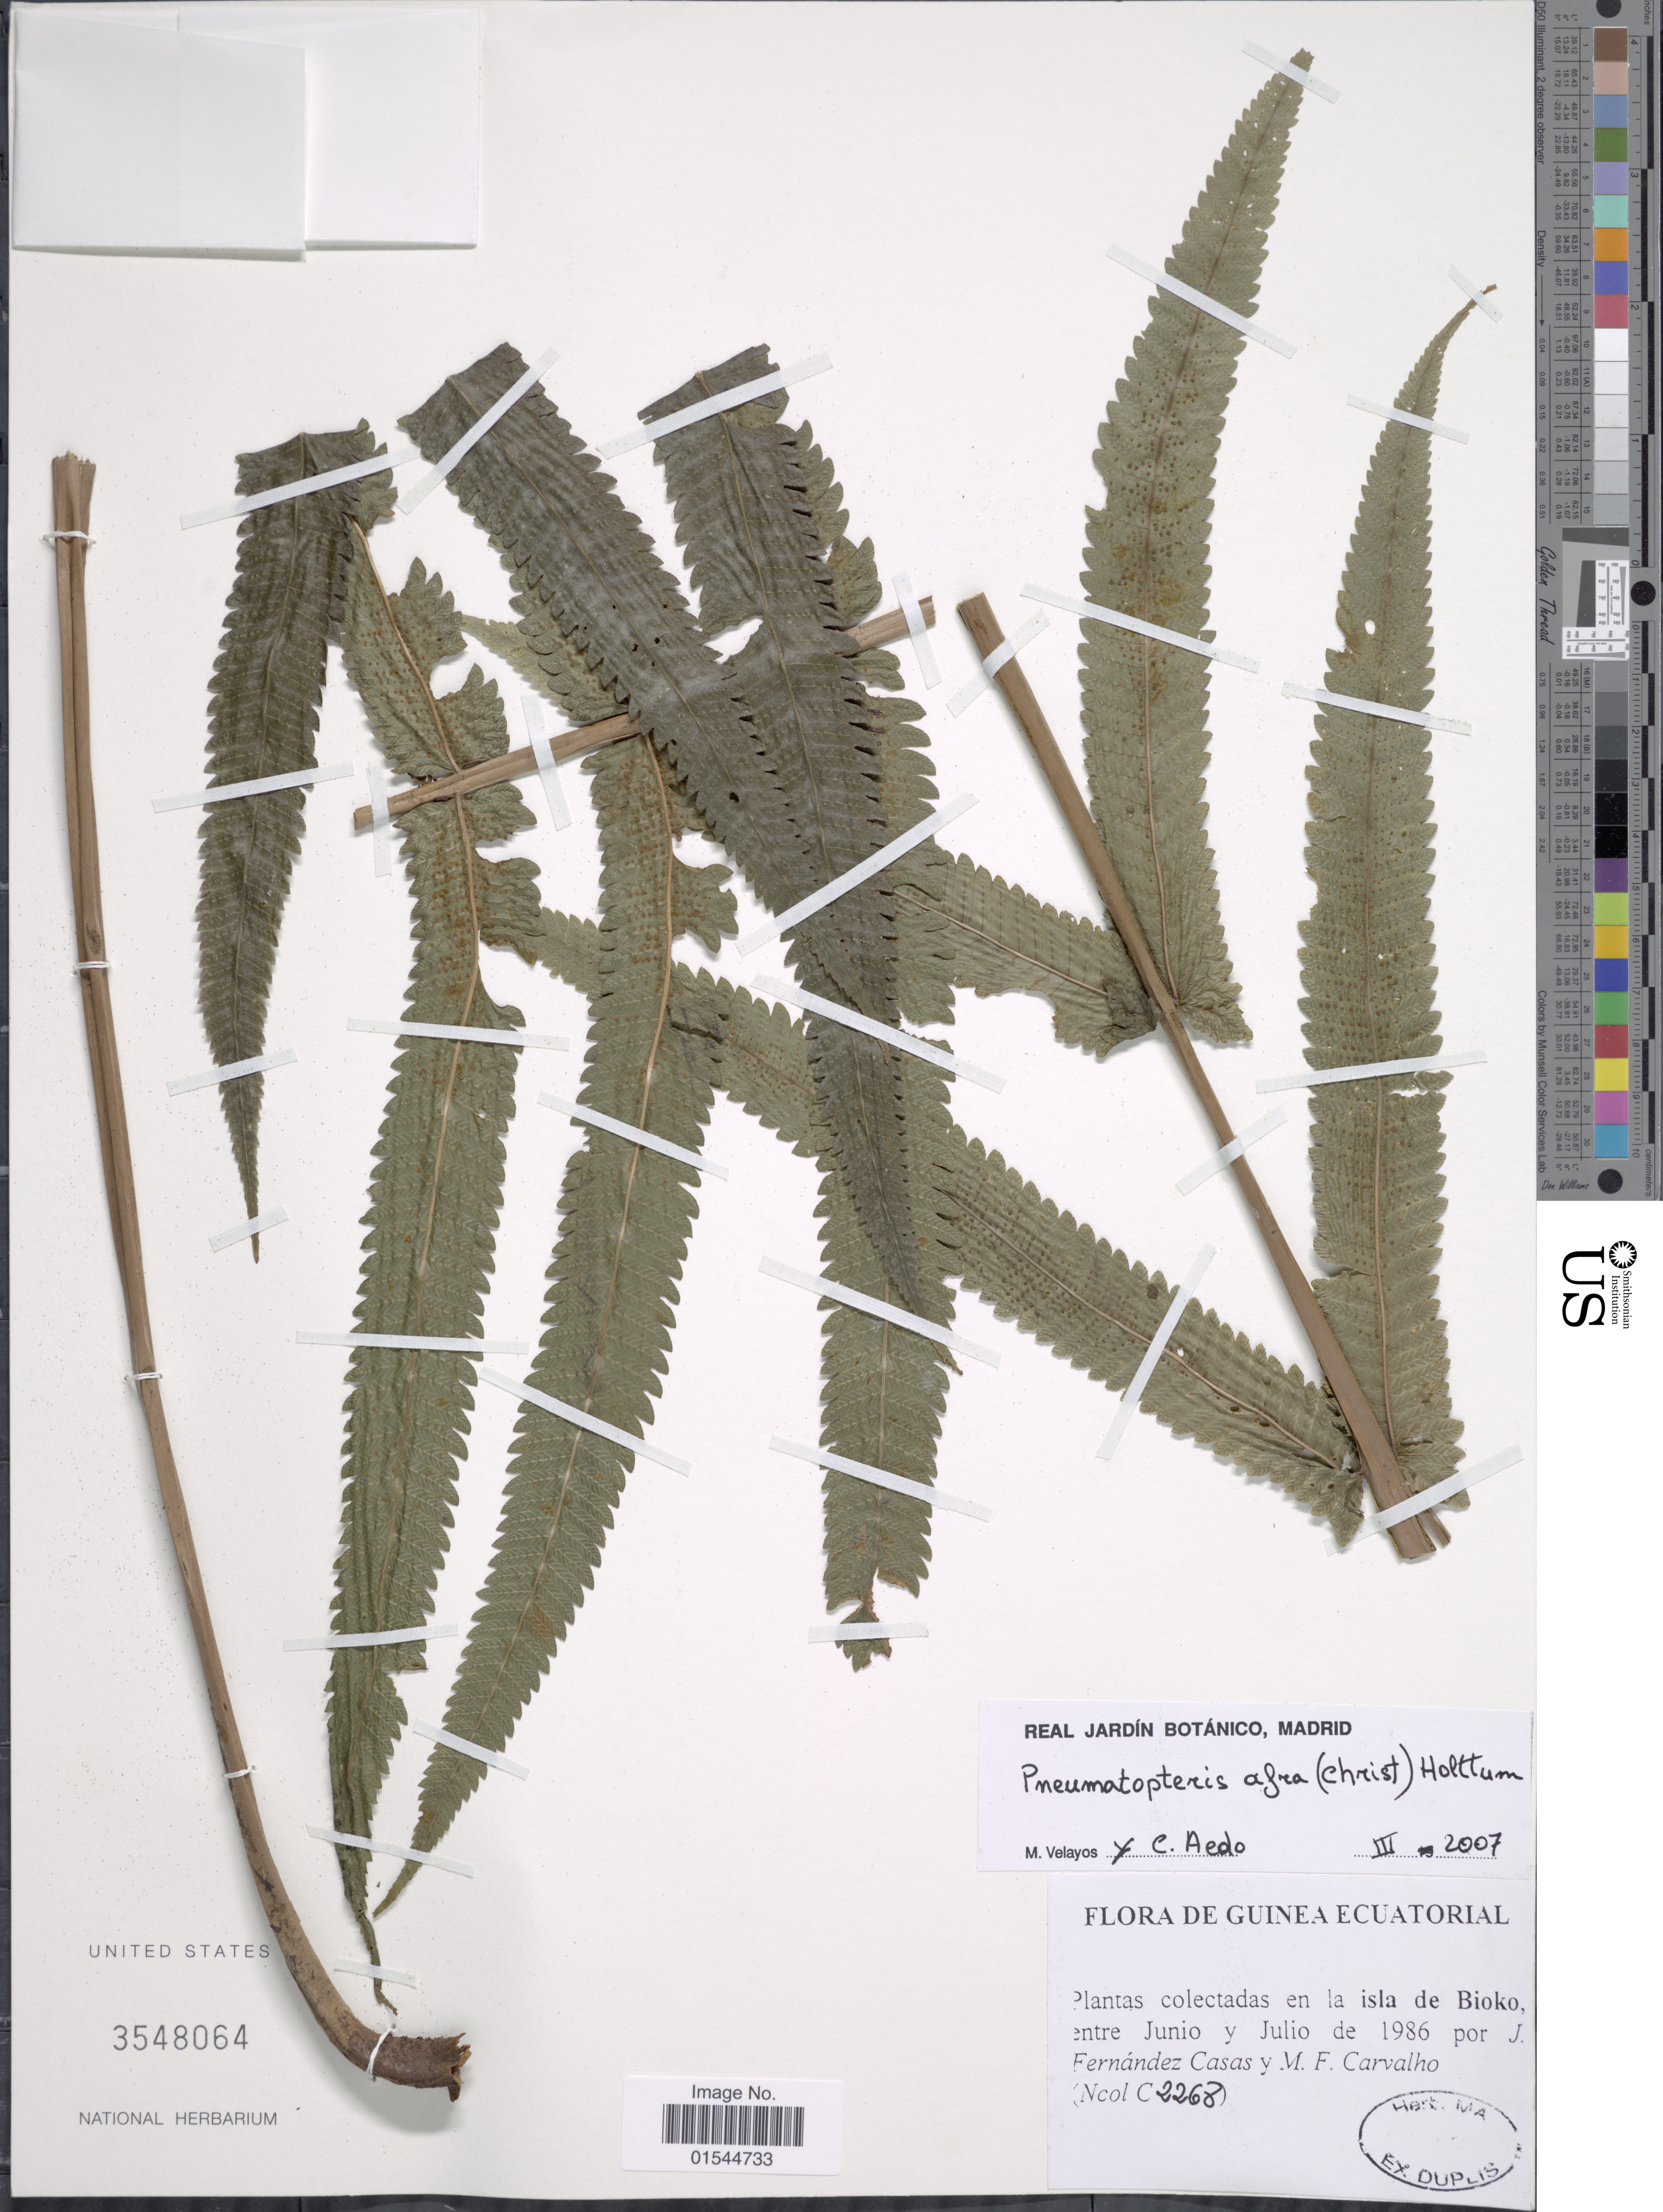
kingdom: Plantae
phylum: Tracheophyta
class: Polypodiopsida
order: Polypodiales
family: Thelypteridaceae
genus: Pneumatopteris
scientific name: Pneumatopteris afra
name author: (Christ) Holttum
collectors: J. Casas & M. F. Carvalho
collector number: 2268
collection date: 1986-06/1986-07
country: Equatorial Guinea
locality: Guinea Ecuatorial, isla de Bioko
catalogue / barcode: US 3548064